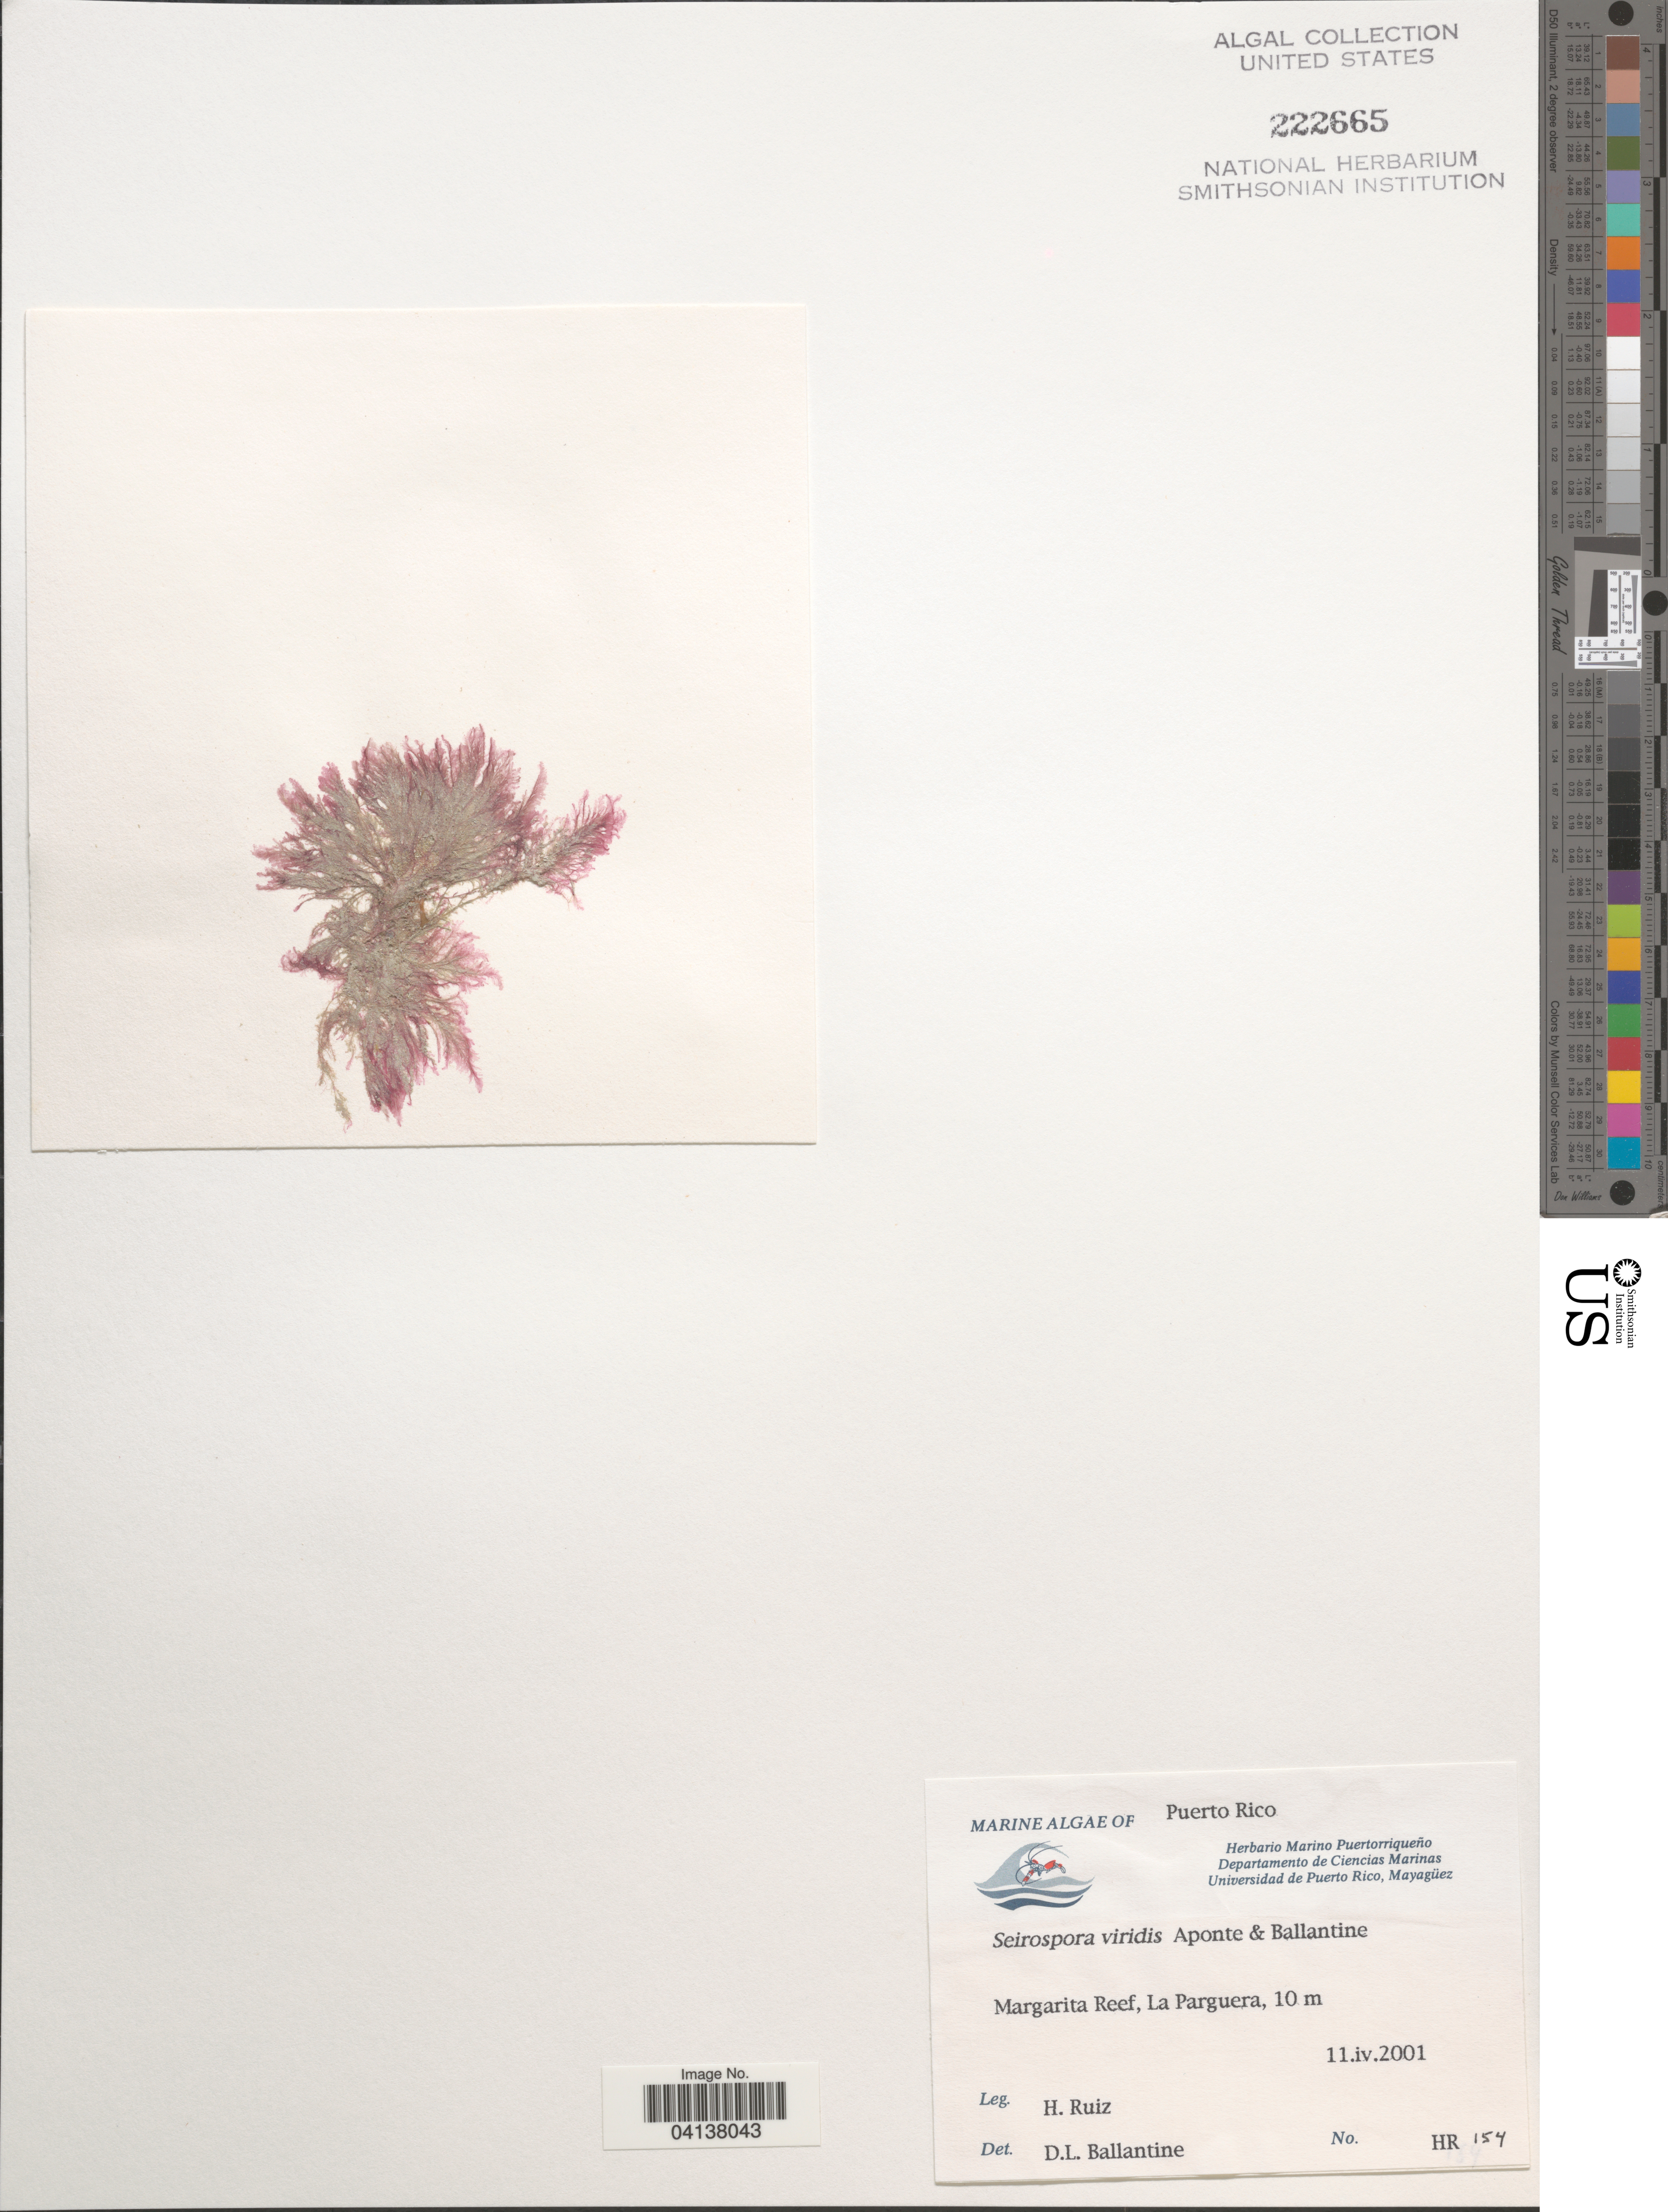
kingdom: Plantae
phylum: Rhodophyta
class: Florideophyceae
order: Ceramiales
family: Callithamniaceae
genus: Seirospora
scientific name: Seirospora viridis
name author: N.E.Aponte & D.L. Ballant.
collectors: H. Ruiz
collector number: HR154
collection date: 2001-04-11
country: Puerto Rico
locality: Margarita Reef, La Parguera.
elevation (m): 10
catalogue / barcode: US 222665